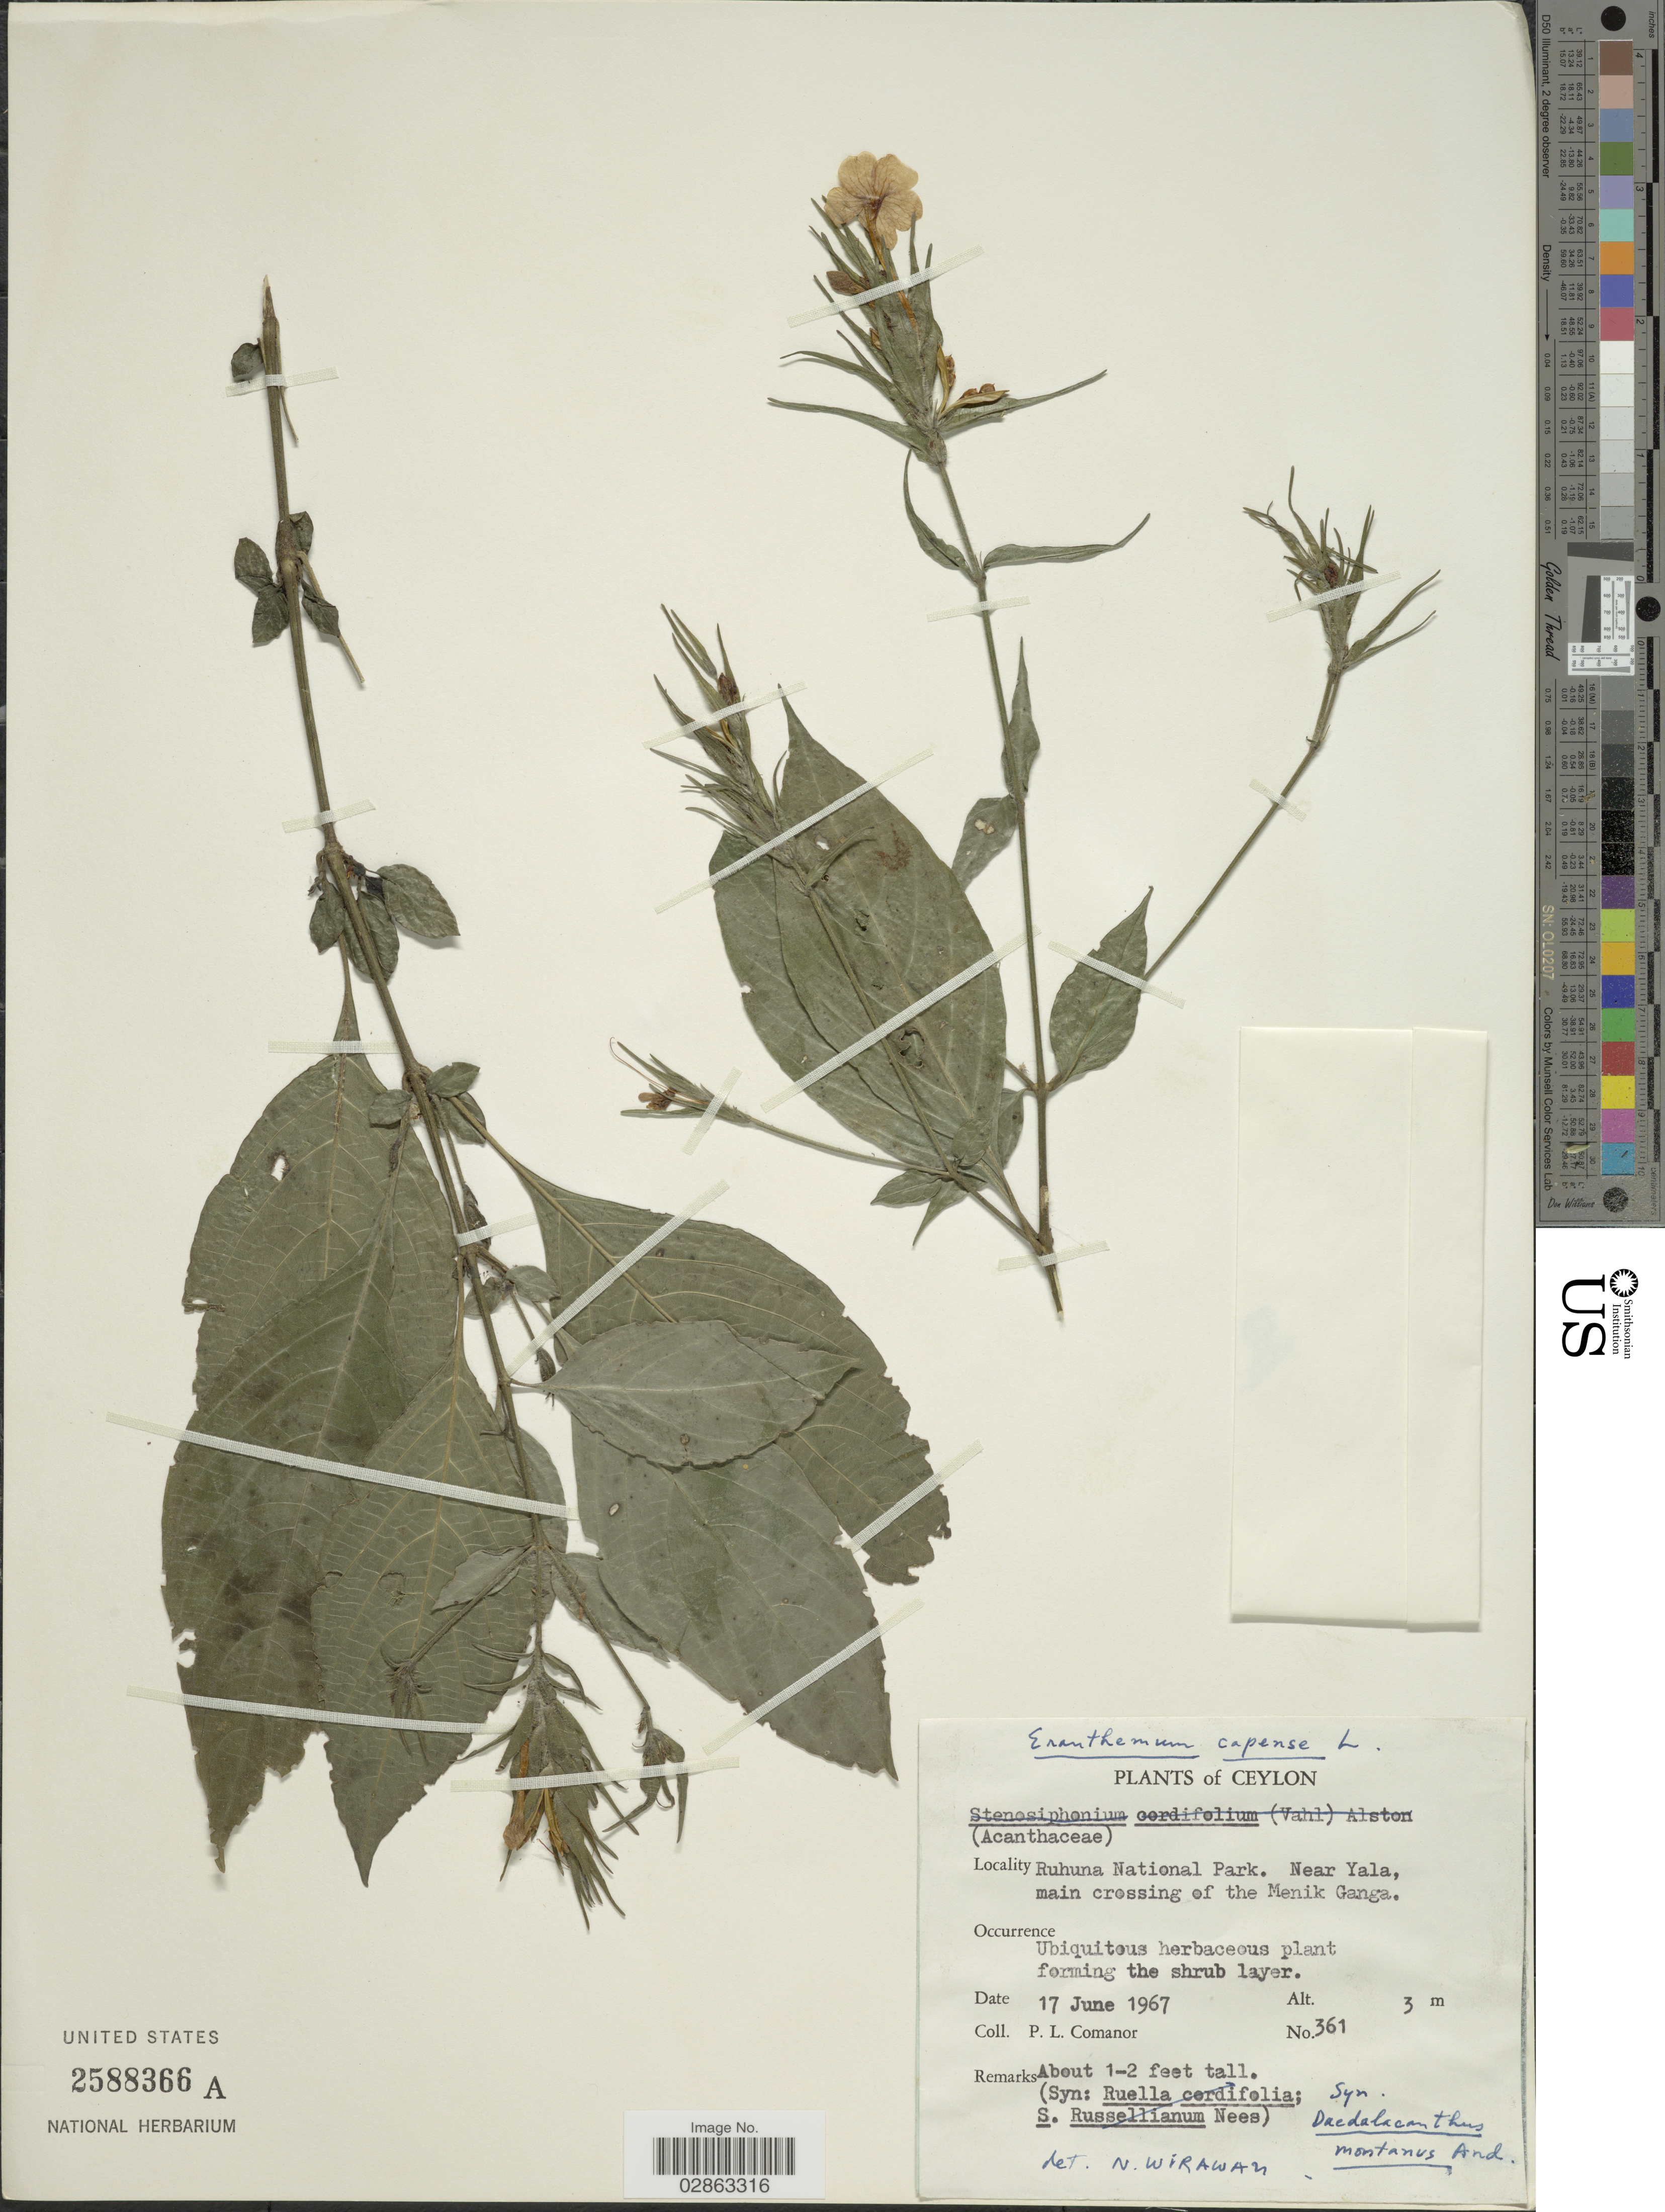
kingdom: Plantae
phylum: Tracheophyta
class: Magnoliopsida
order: Lamiales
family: Acanthaceae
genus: Eranthemum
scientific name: Eranthemum capense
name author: L.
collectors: P. Comanor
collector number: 361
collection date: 1967-06-17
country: Sri Lanka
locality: Ceylon. Ruhuna National Park. Near Yala, main crossing of the Menik Ganga.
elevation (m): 3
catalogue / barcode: US 2588366A